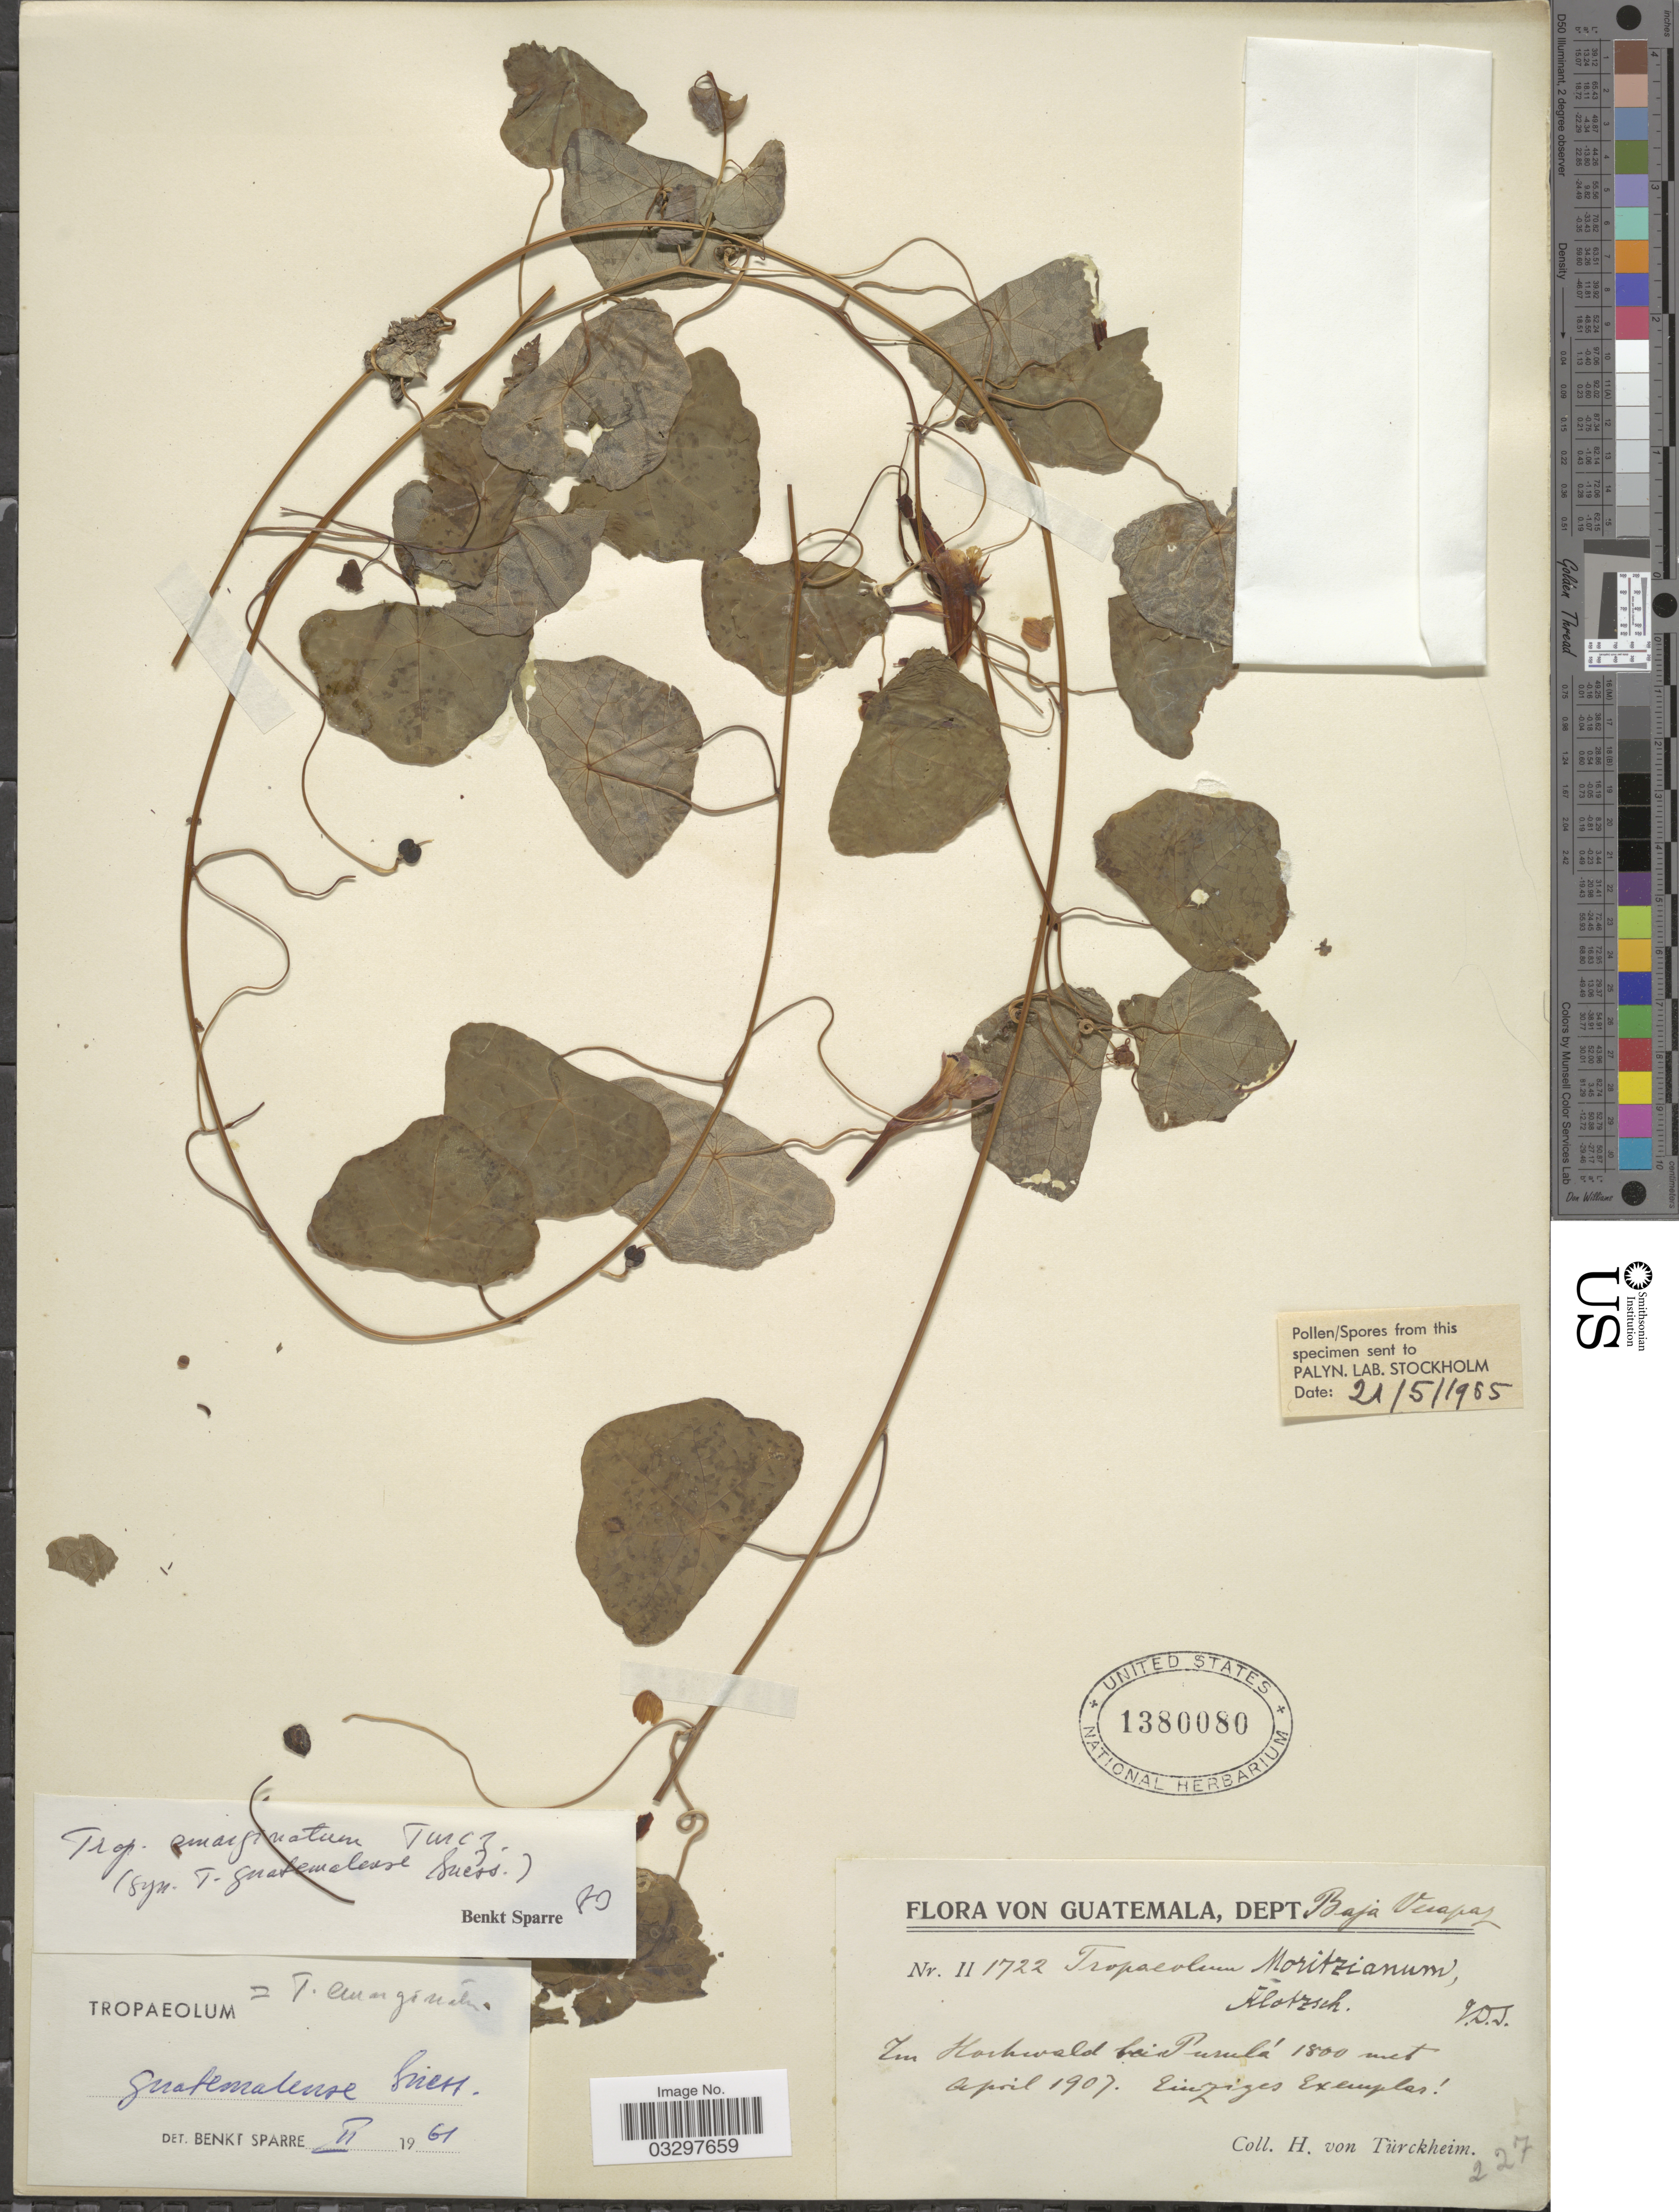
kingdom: Plantae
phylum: Tracheophyta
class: Magnoliopsida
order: Brassicales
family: Tropaeolaceae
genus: Tropaeolum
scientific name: Tropaeolum emarginatum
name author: Turcz.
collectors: H. von Türckheim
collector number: II1722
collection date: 1907-04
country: Guatemala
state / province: Baja Verapaz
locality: Dept. Baja Verapaz. Im Hochwald bei Purulá.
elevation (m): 1800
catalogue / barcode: US 1380080